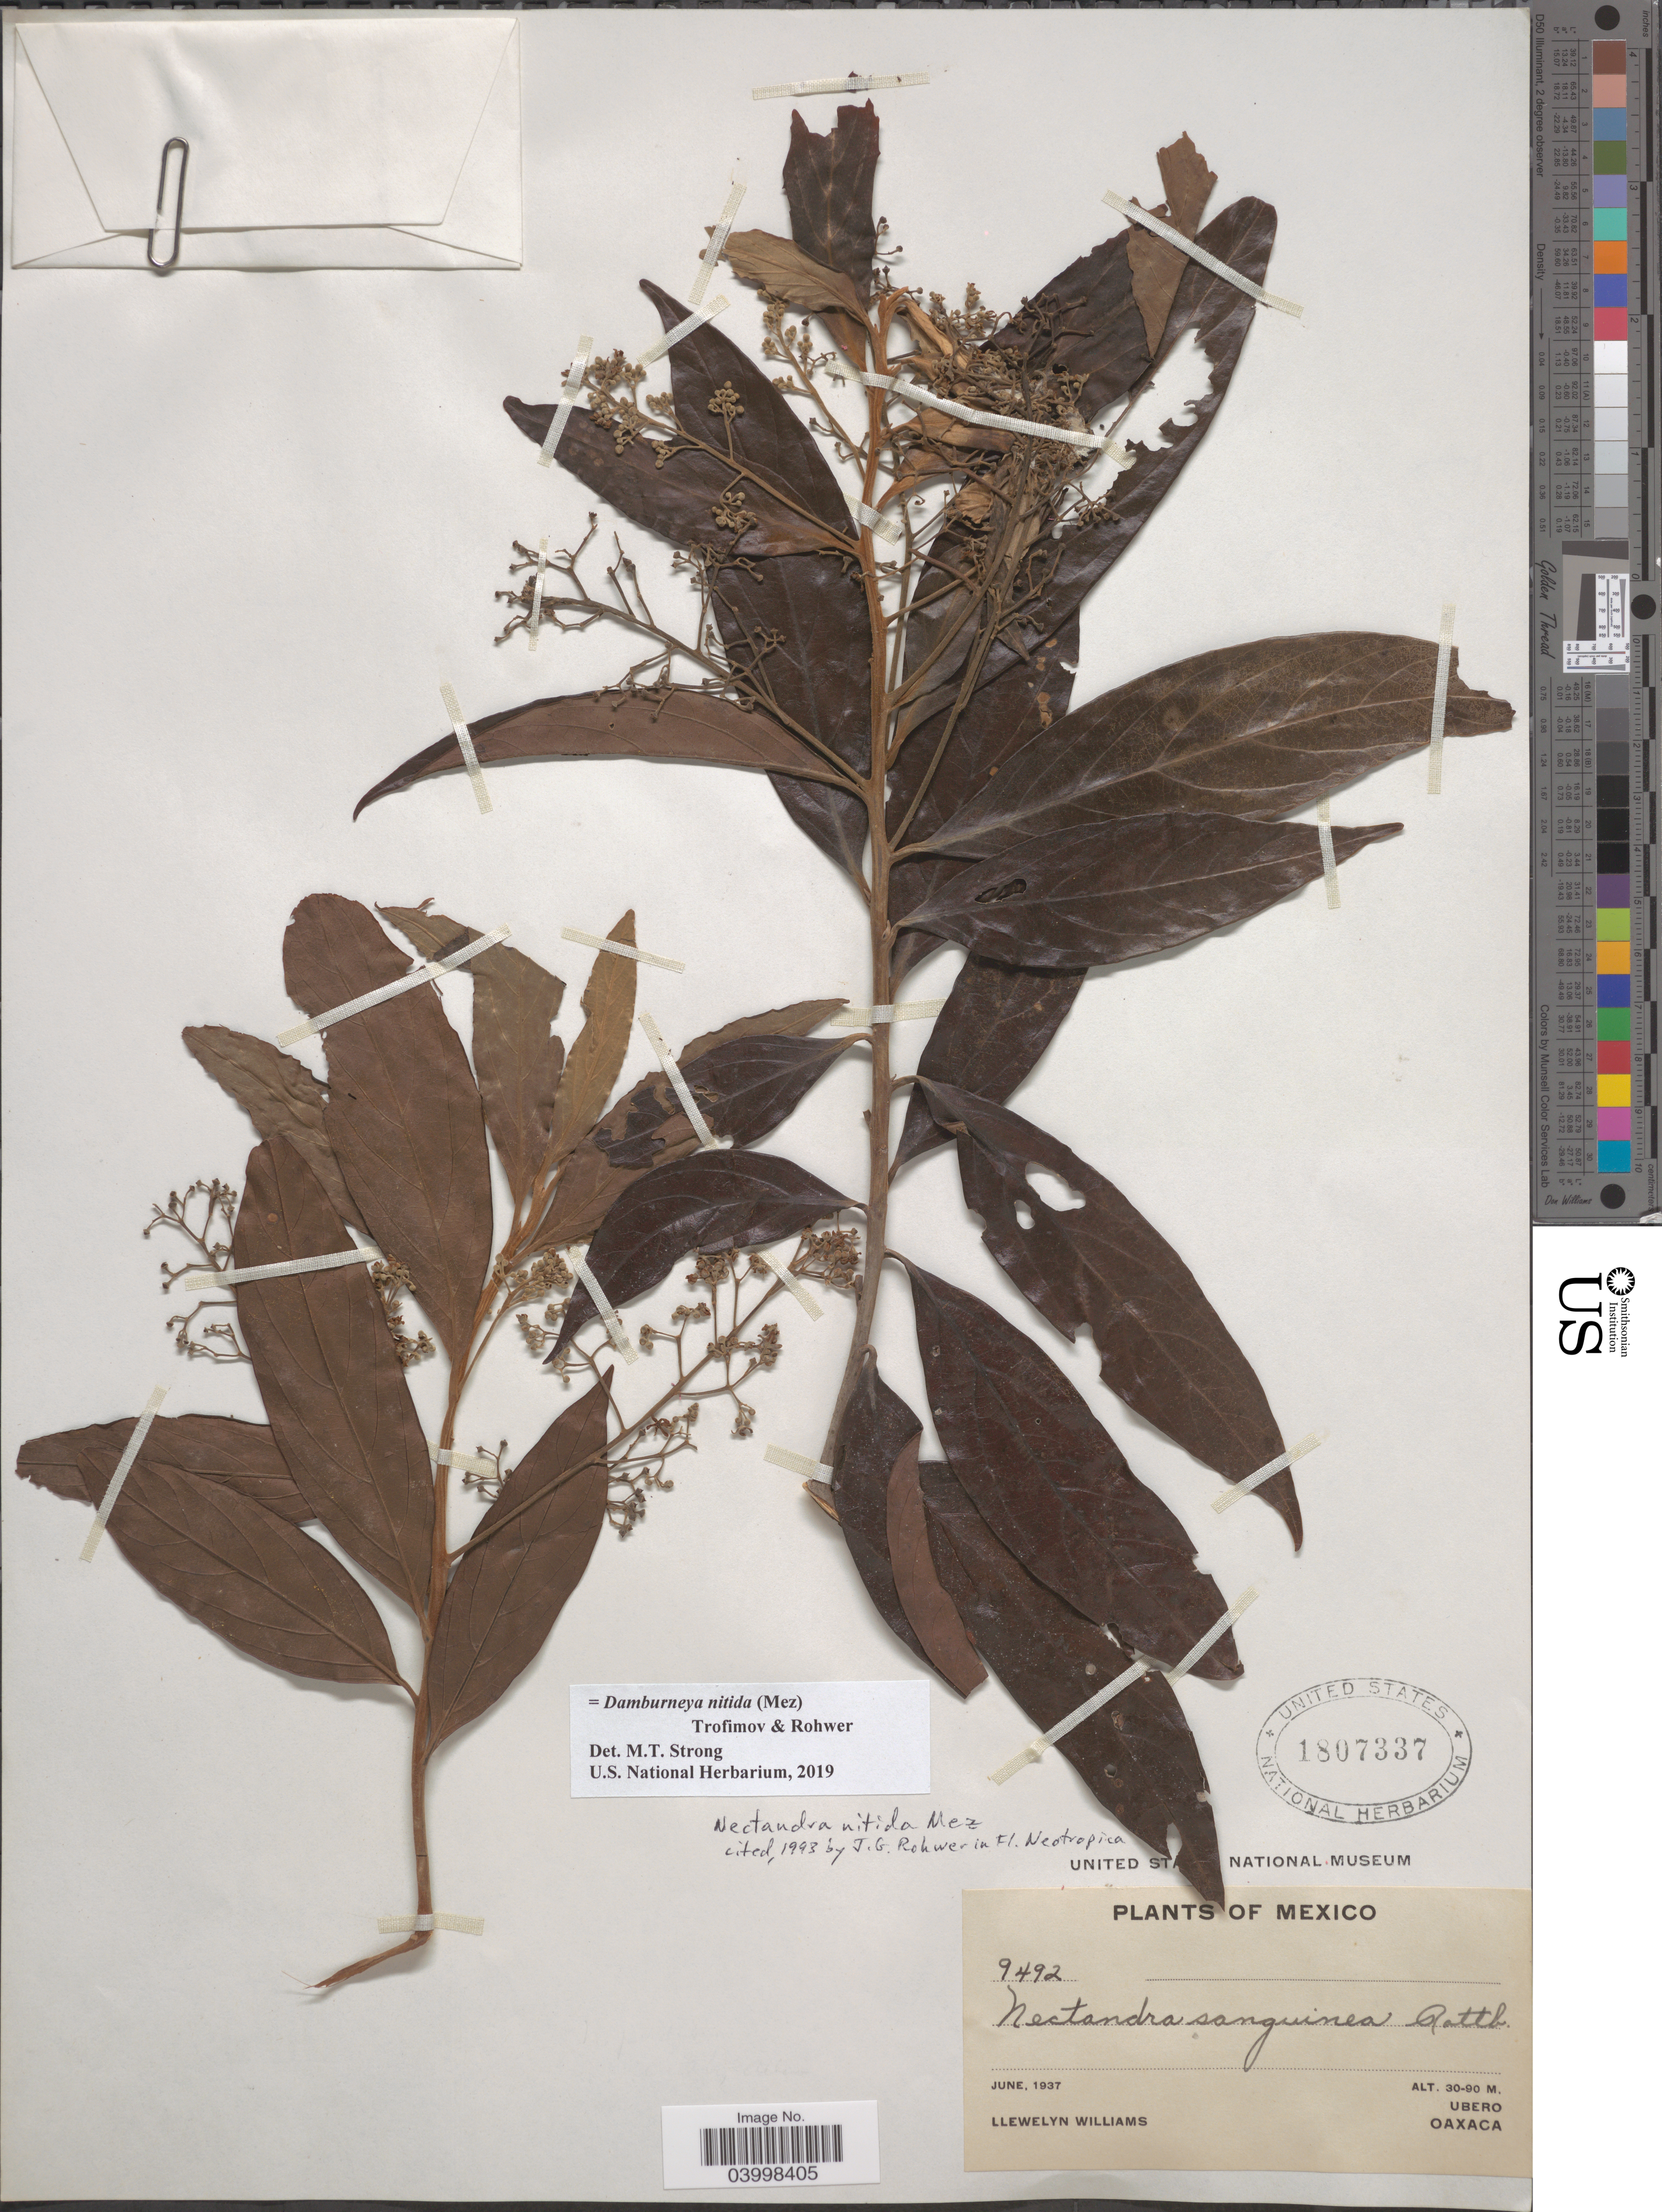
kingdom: Plantae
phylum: Tracheophyta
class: Magnoliopsida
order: Laurales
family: Lauraceae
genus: Damburneya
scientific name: Damburneya nitida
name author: (Mez) Trofimov & Rohwer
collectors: Ll. Williams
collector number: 9492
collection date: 1937-06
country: Mexico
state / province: Oaxaca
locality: Ubero.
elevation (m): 30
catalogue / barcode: US 1807337